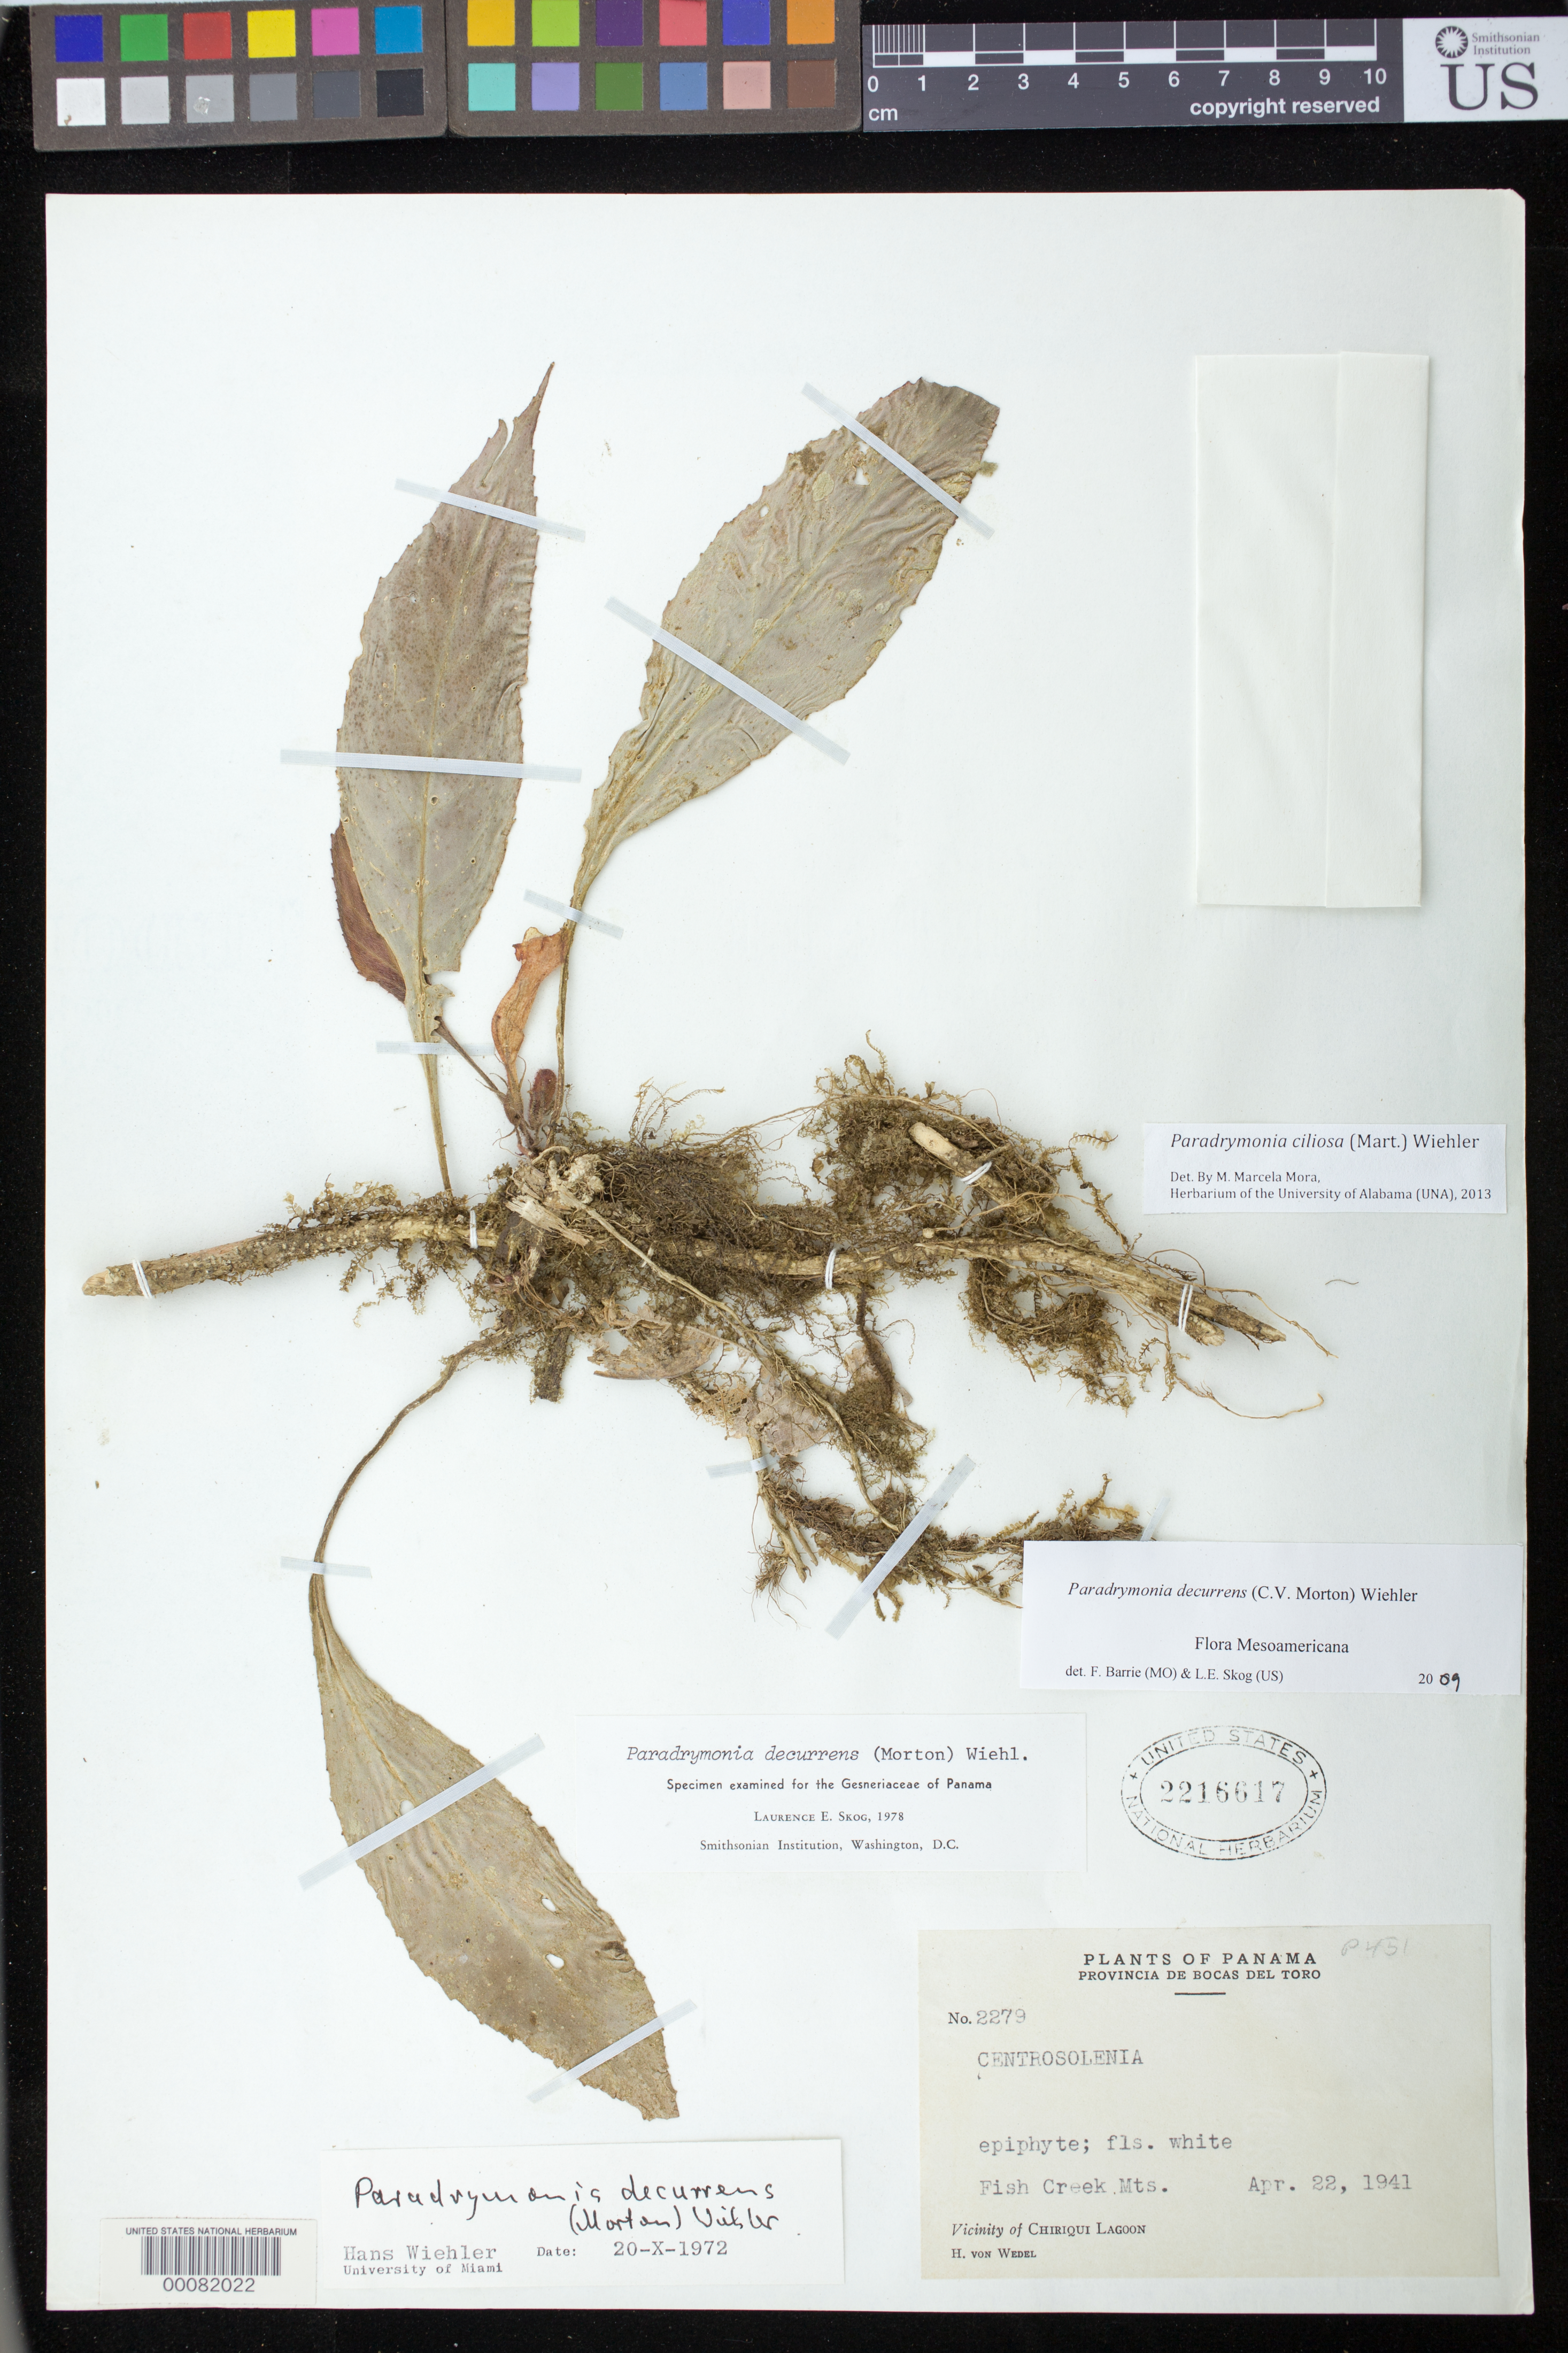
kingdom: Plantae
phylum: Tracheophyta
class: Magnoliopsida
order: Lamiales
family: Gesneriaceae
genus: Paradrymonia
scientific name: Paradrymonia ciliosa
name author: (Mart.) Wiehler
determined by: Mora, M. Marcela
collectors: H. von Wedel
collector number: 2279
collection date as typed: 22 Apr 1941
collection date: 1941-04-22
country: Panama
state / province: Bocas del Toro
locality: Vicinity of Chiriqui Lagoon, Fish Creek Mts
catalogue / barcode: US 2216617